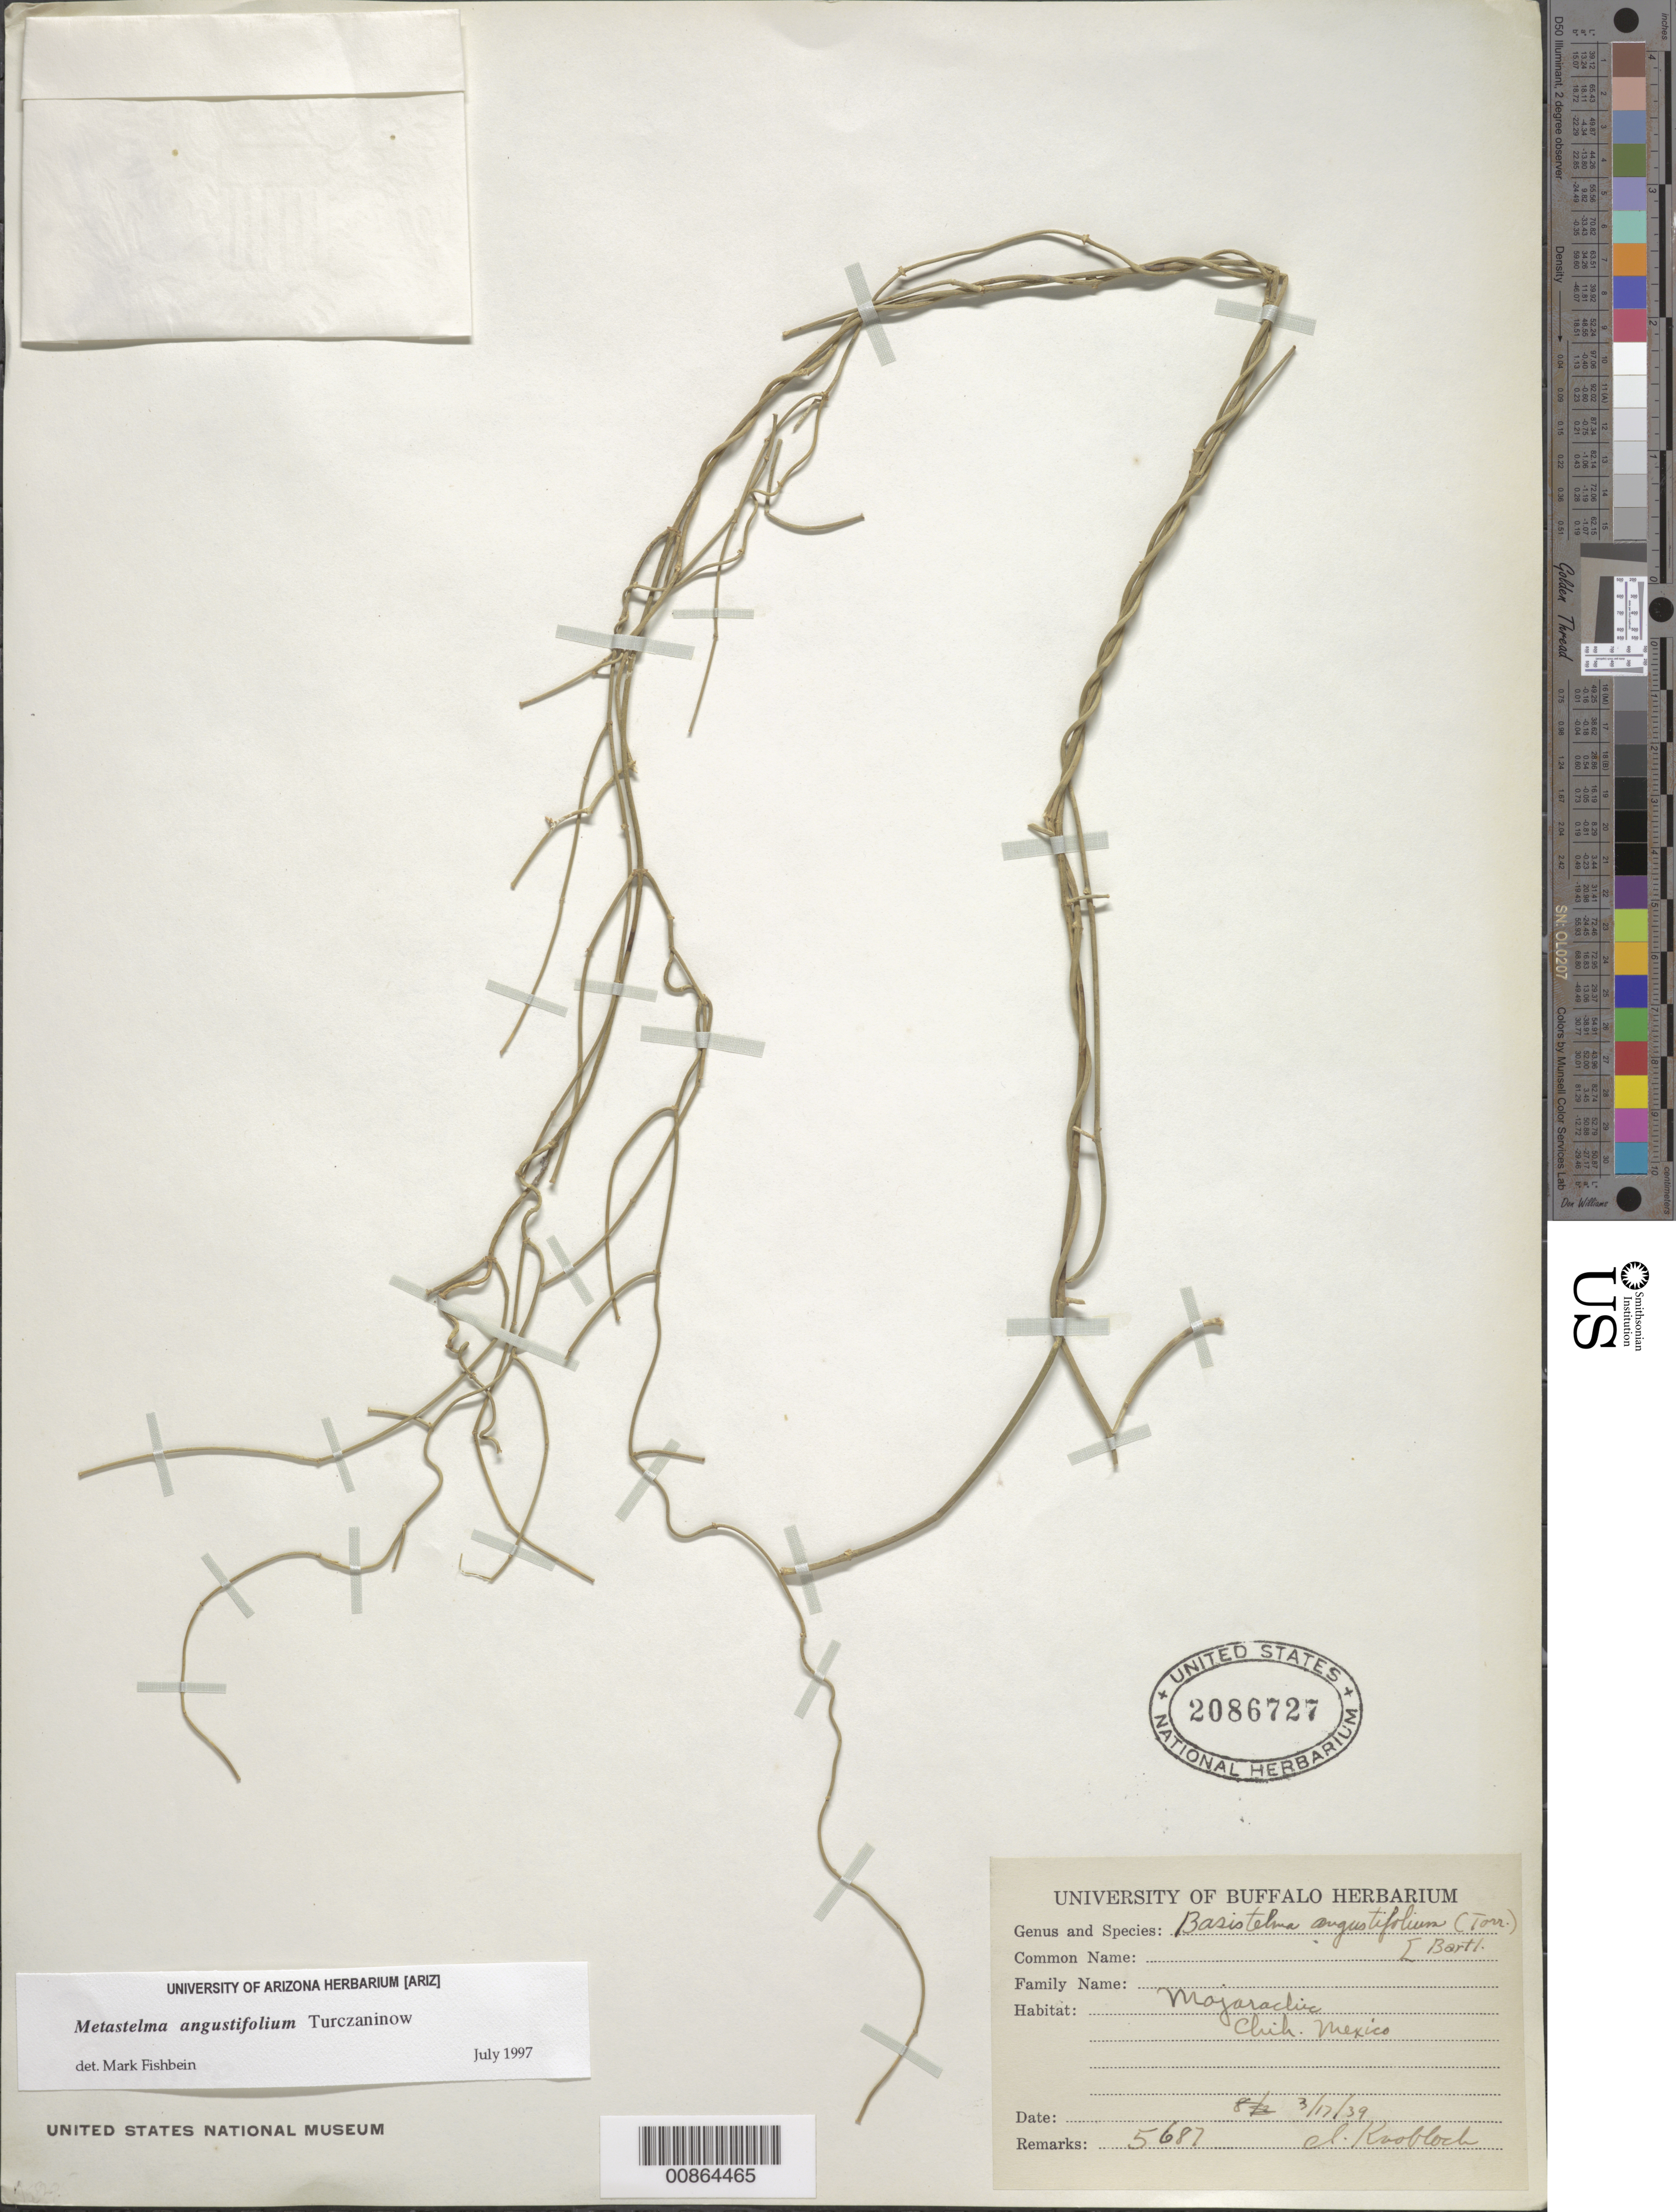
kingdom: Plantae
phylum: Tracheophyta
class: Magnoliopsida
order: Gentianales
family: Apocynaceae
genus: Metastelma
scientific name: Metastelma angustifolium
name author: Turcz.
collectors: I. W. Knobloch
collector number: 5687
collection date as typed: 17 Mar 1939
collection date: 1939-03-17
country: Mexico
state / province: Chihuahua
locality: Mojarachic, Chihuahua.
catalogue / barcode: US 2086727